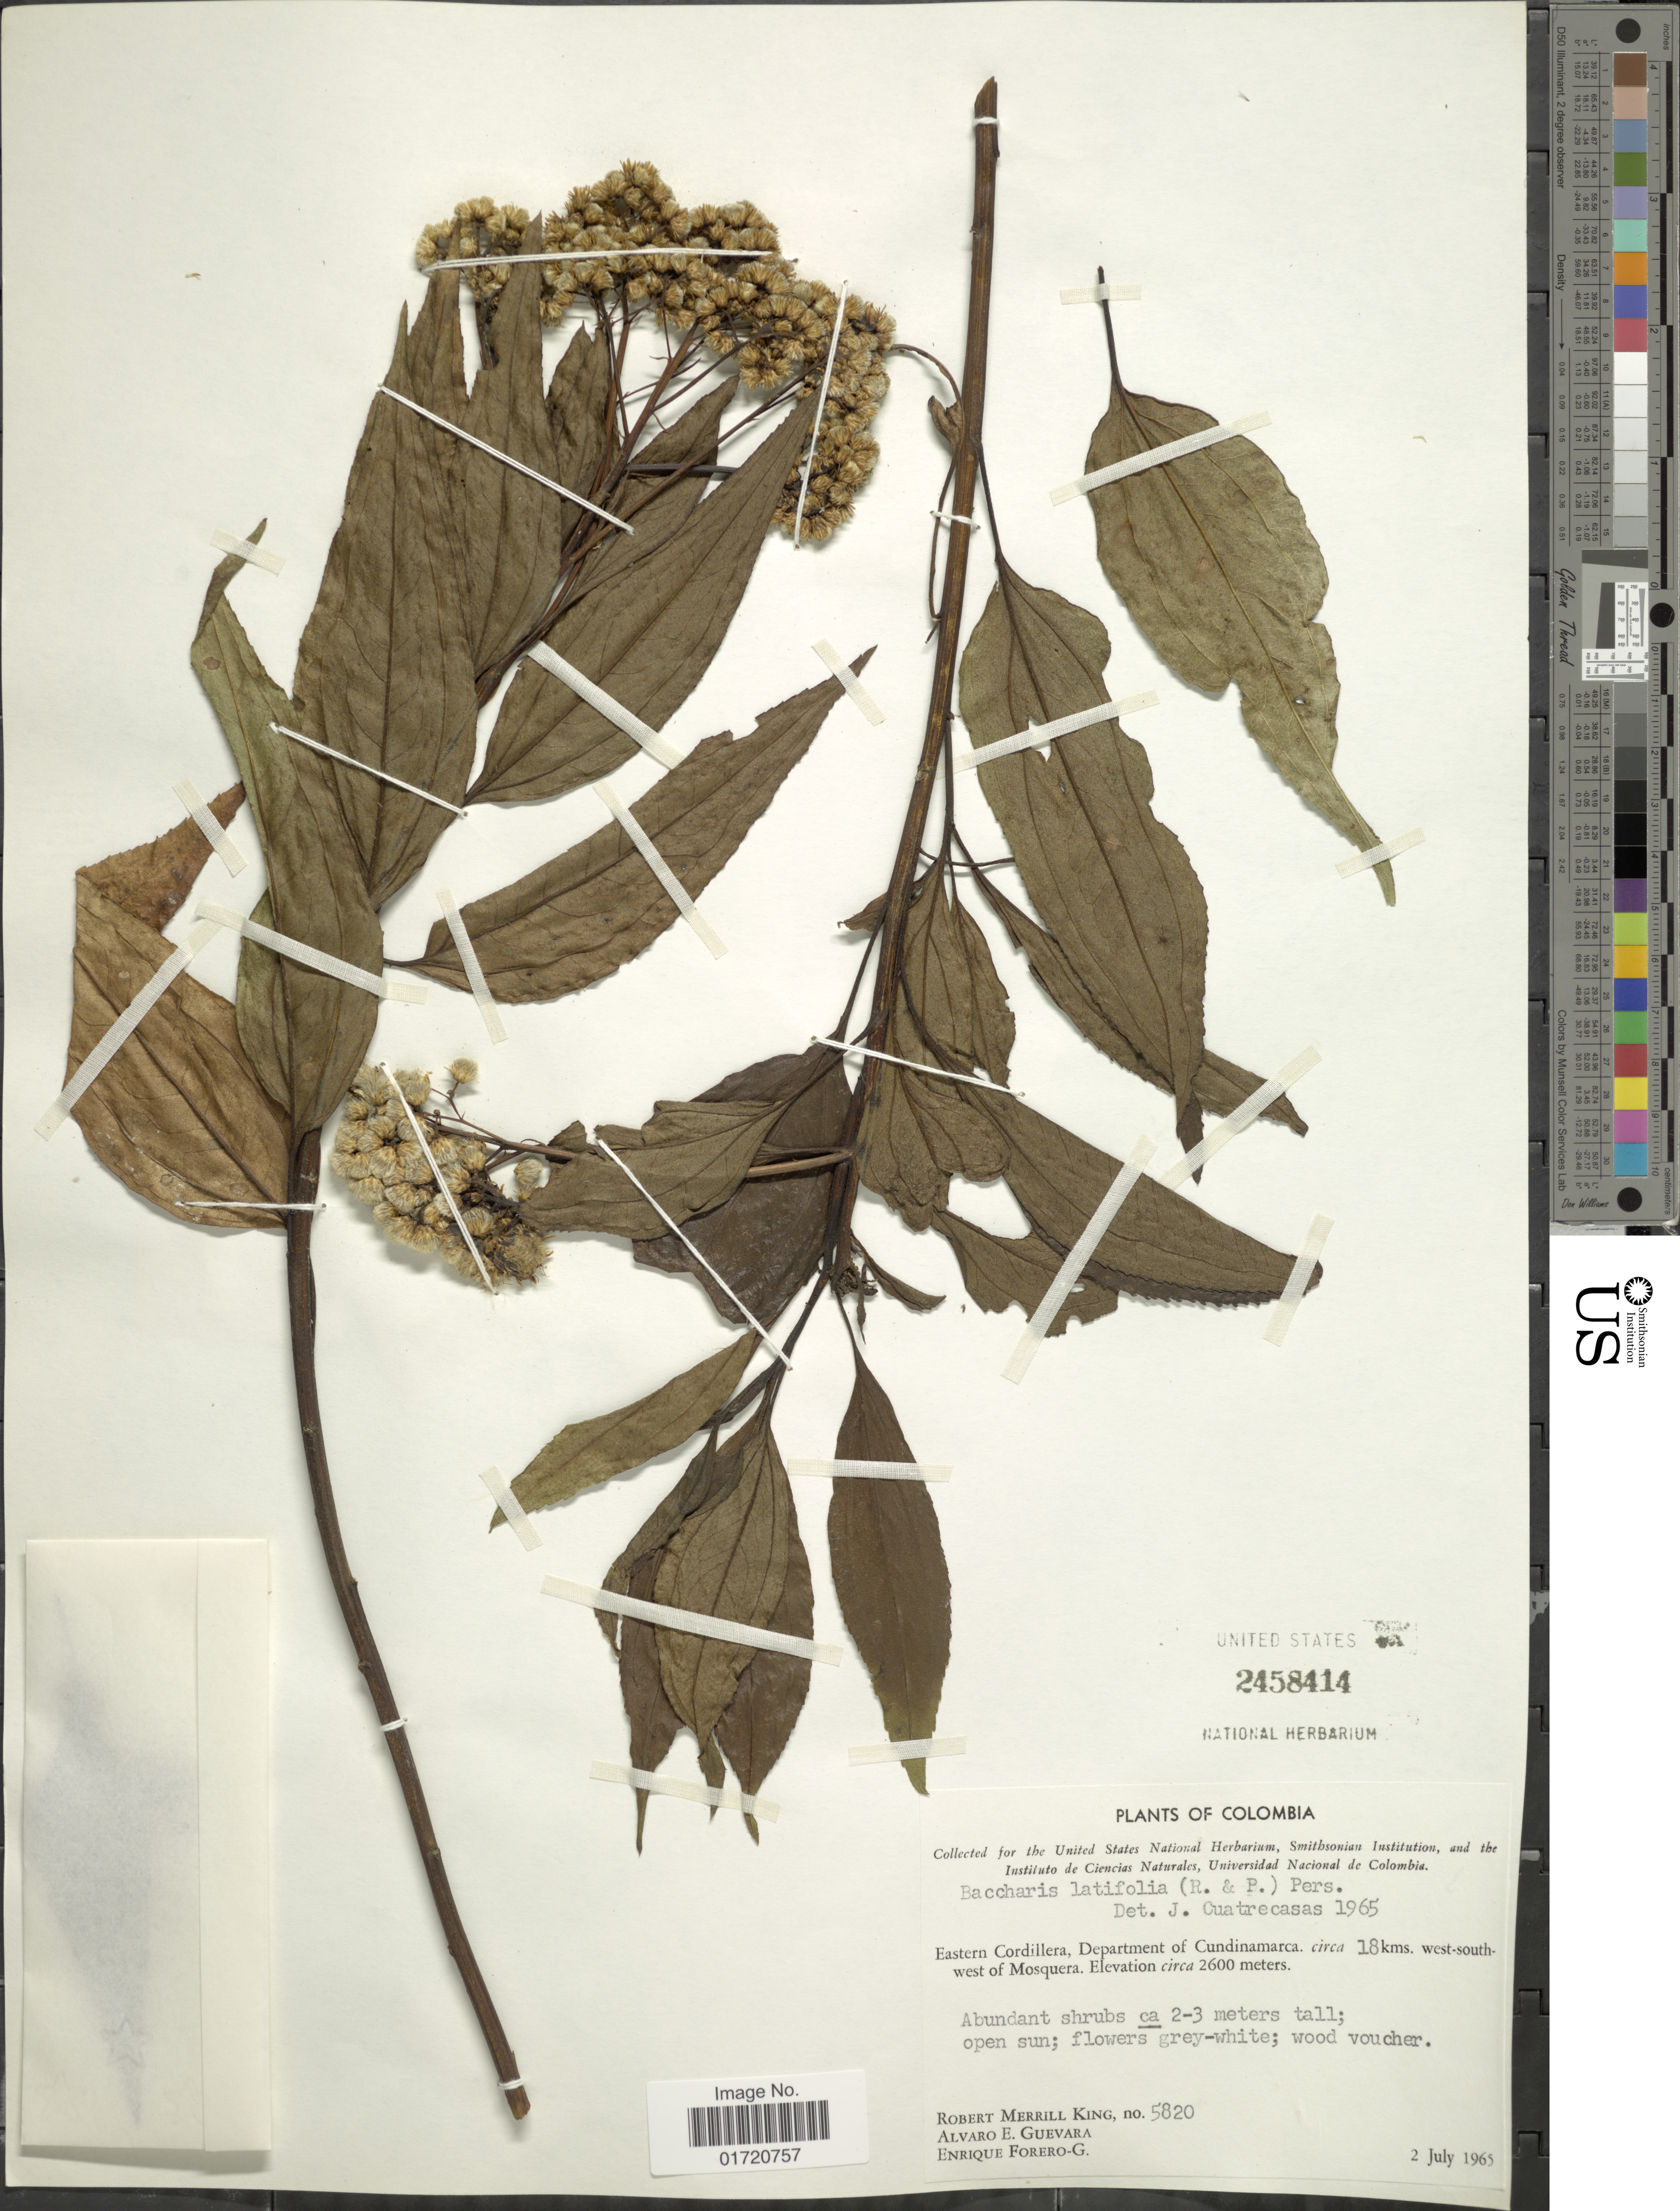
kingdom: Plantae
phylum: Tracheophyta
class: Magnoliopsida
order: Asterales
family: Asteraceae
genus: Baccharis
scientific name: Baccharis latifolia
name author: (Ruiz & Pav.) Pers.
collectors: R. M. King, A. E. Guevara & E. Forero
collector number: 5820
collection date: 1965-07-02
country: Colombia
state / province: Cundinamarca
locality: Eastern Cordillera, circa 18 kms west-south-west of Mosquera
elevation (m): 2600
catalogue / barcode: US 2458414